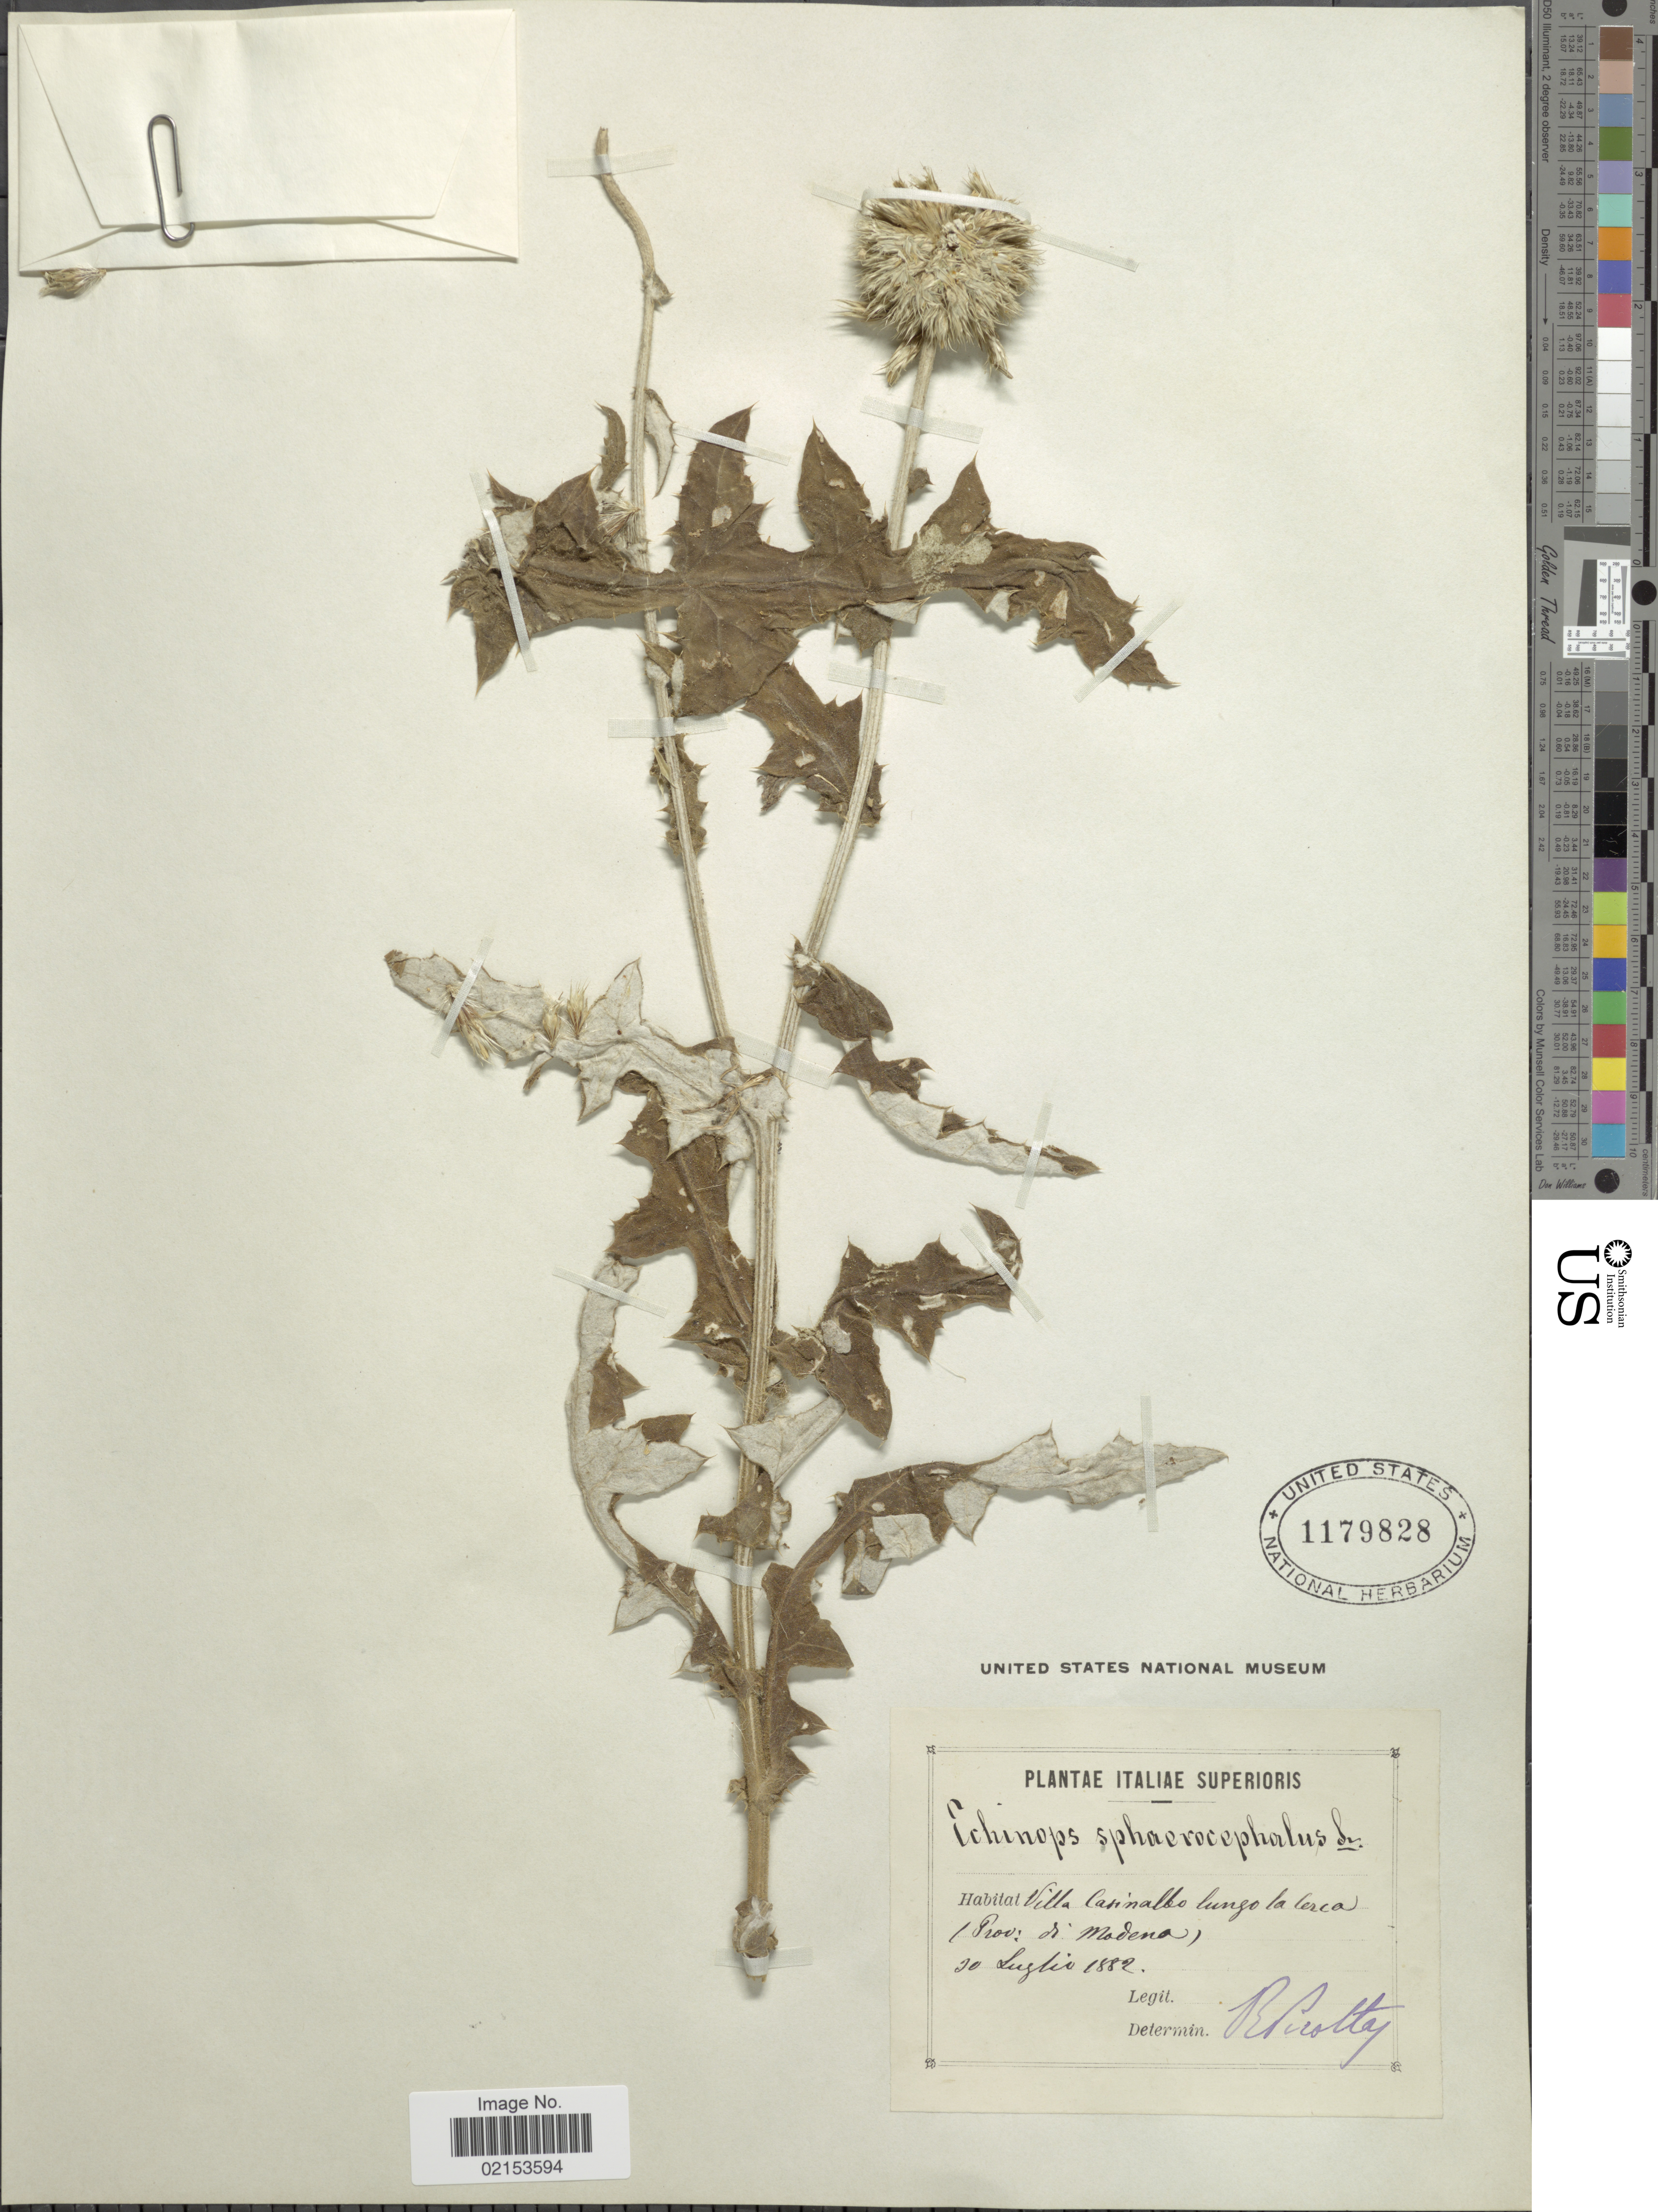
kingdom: Plantae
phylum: Tracheophyta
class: Magnoliopsida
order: Asterales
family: Asteraceae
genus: Echinops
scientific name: Echinops sphaerocephalus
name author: L.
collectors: R. Pinoltey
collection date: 1882-07-20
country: Italy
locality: (Prov. d'Madena) [interpreted]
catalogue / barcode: US 1179828